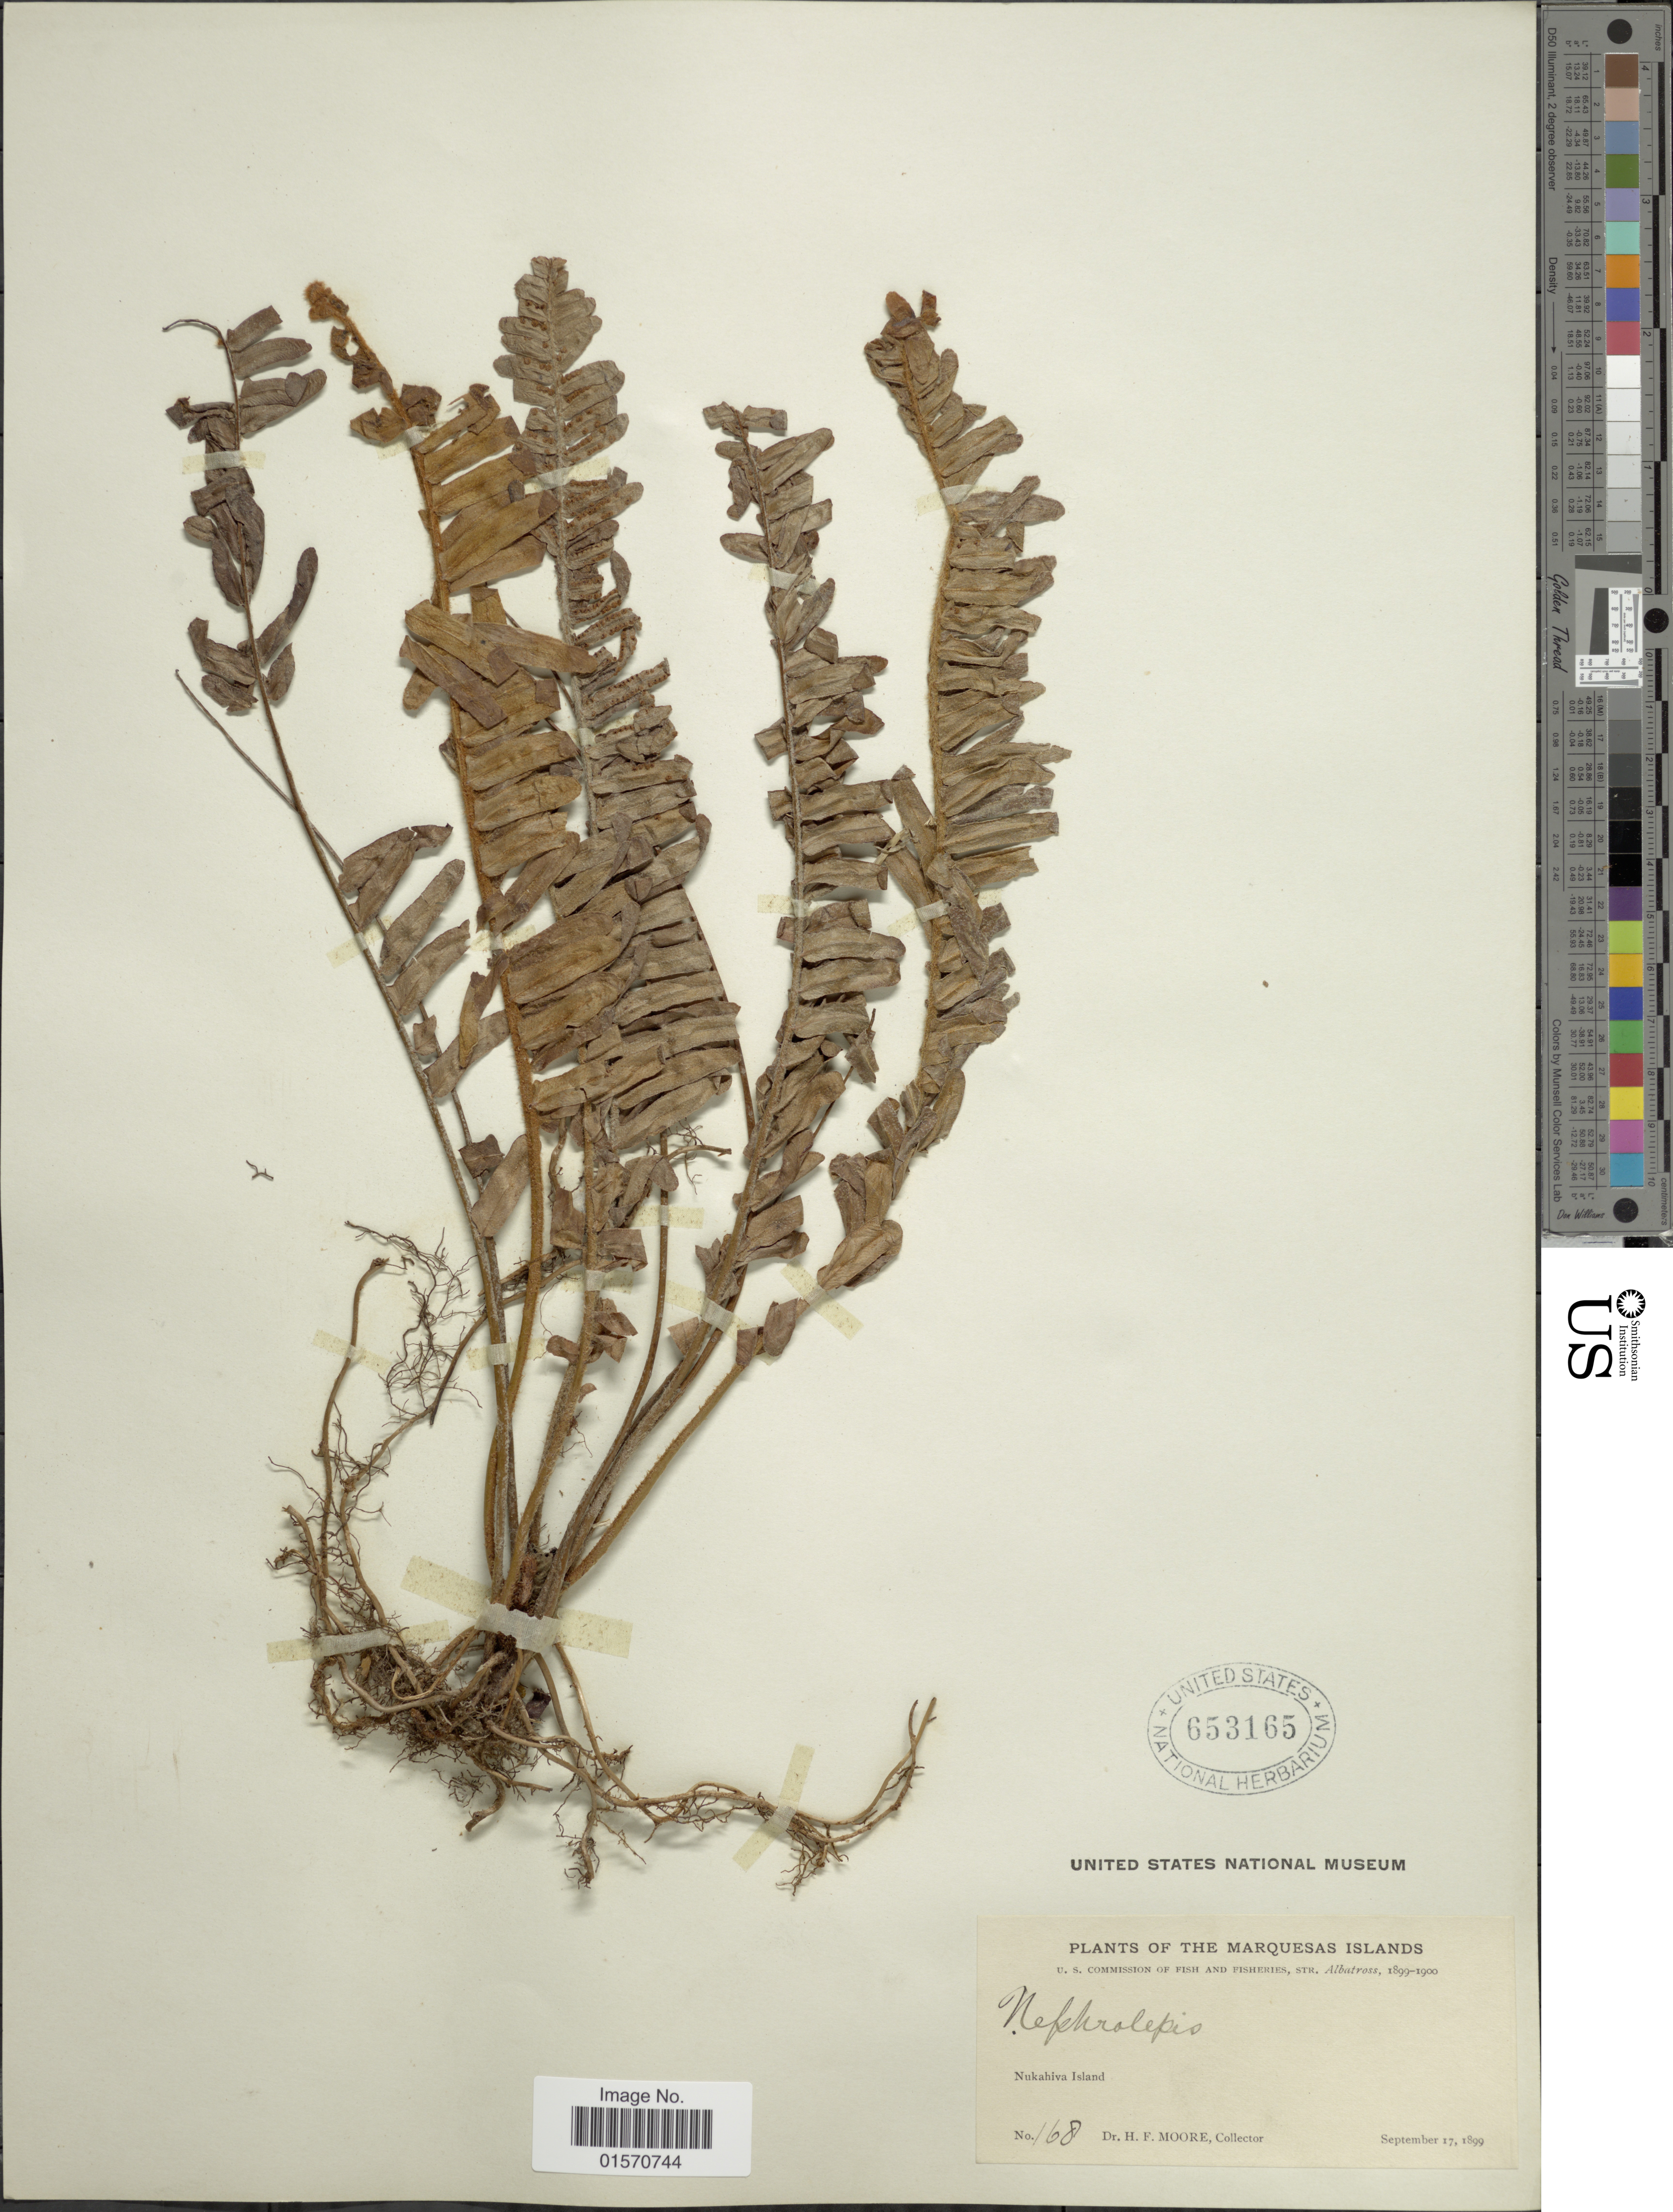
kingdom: Plantae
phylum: Tracheophyta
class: Polypodiopsida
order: Polypodiales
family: Nephrolepidaceae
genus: Nephrolepis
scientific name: Nephrolepis sp.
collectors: H. F. Moore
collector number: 168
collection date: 1899-09-17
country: French Polynesia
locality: Marquesas Islands, Nukahiva Island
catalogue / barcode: US 653165